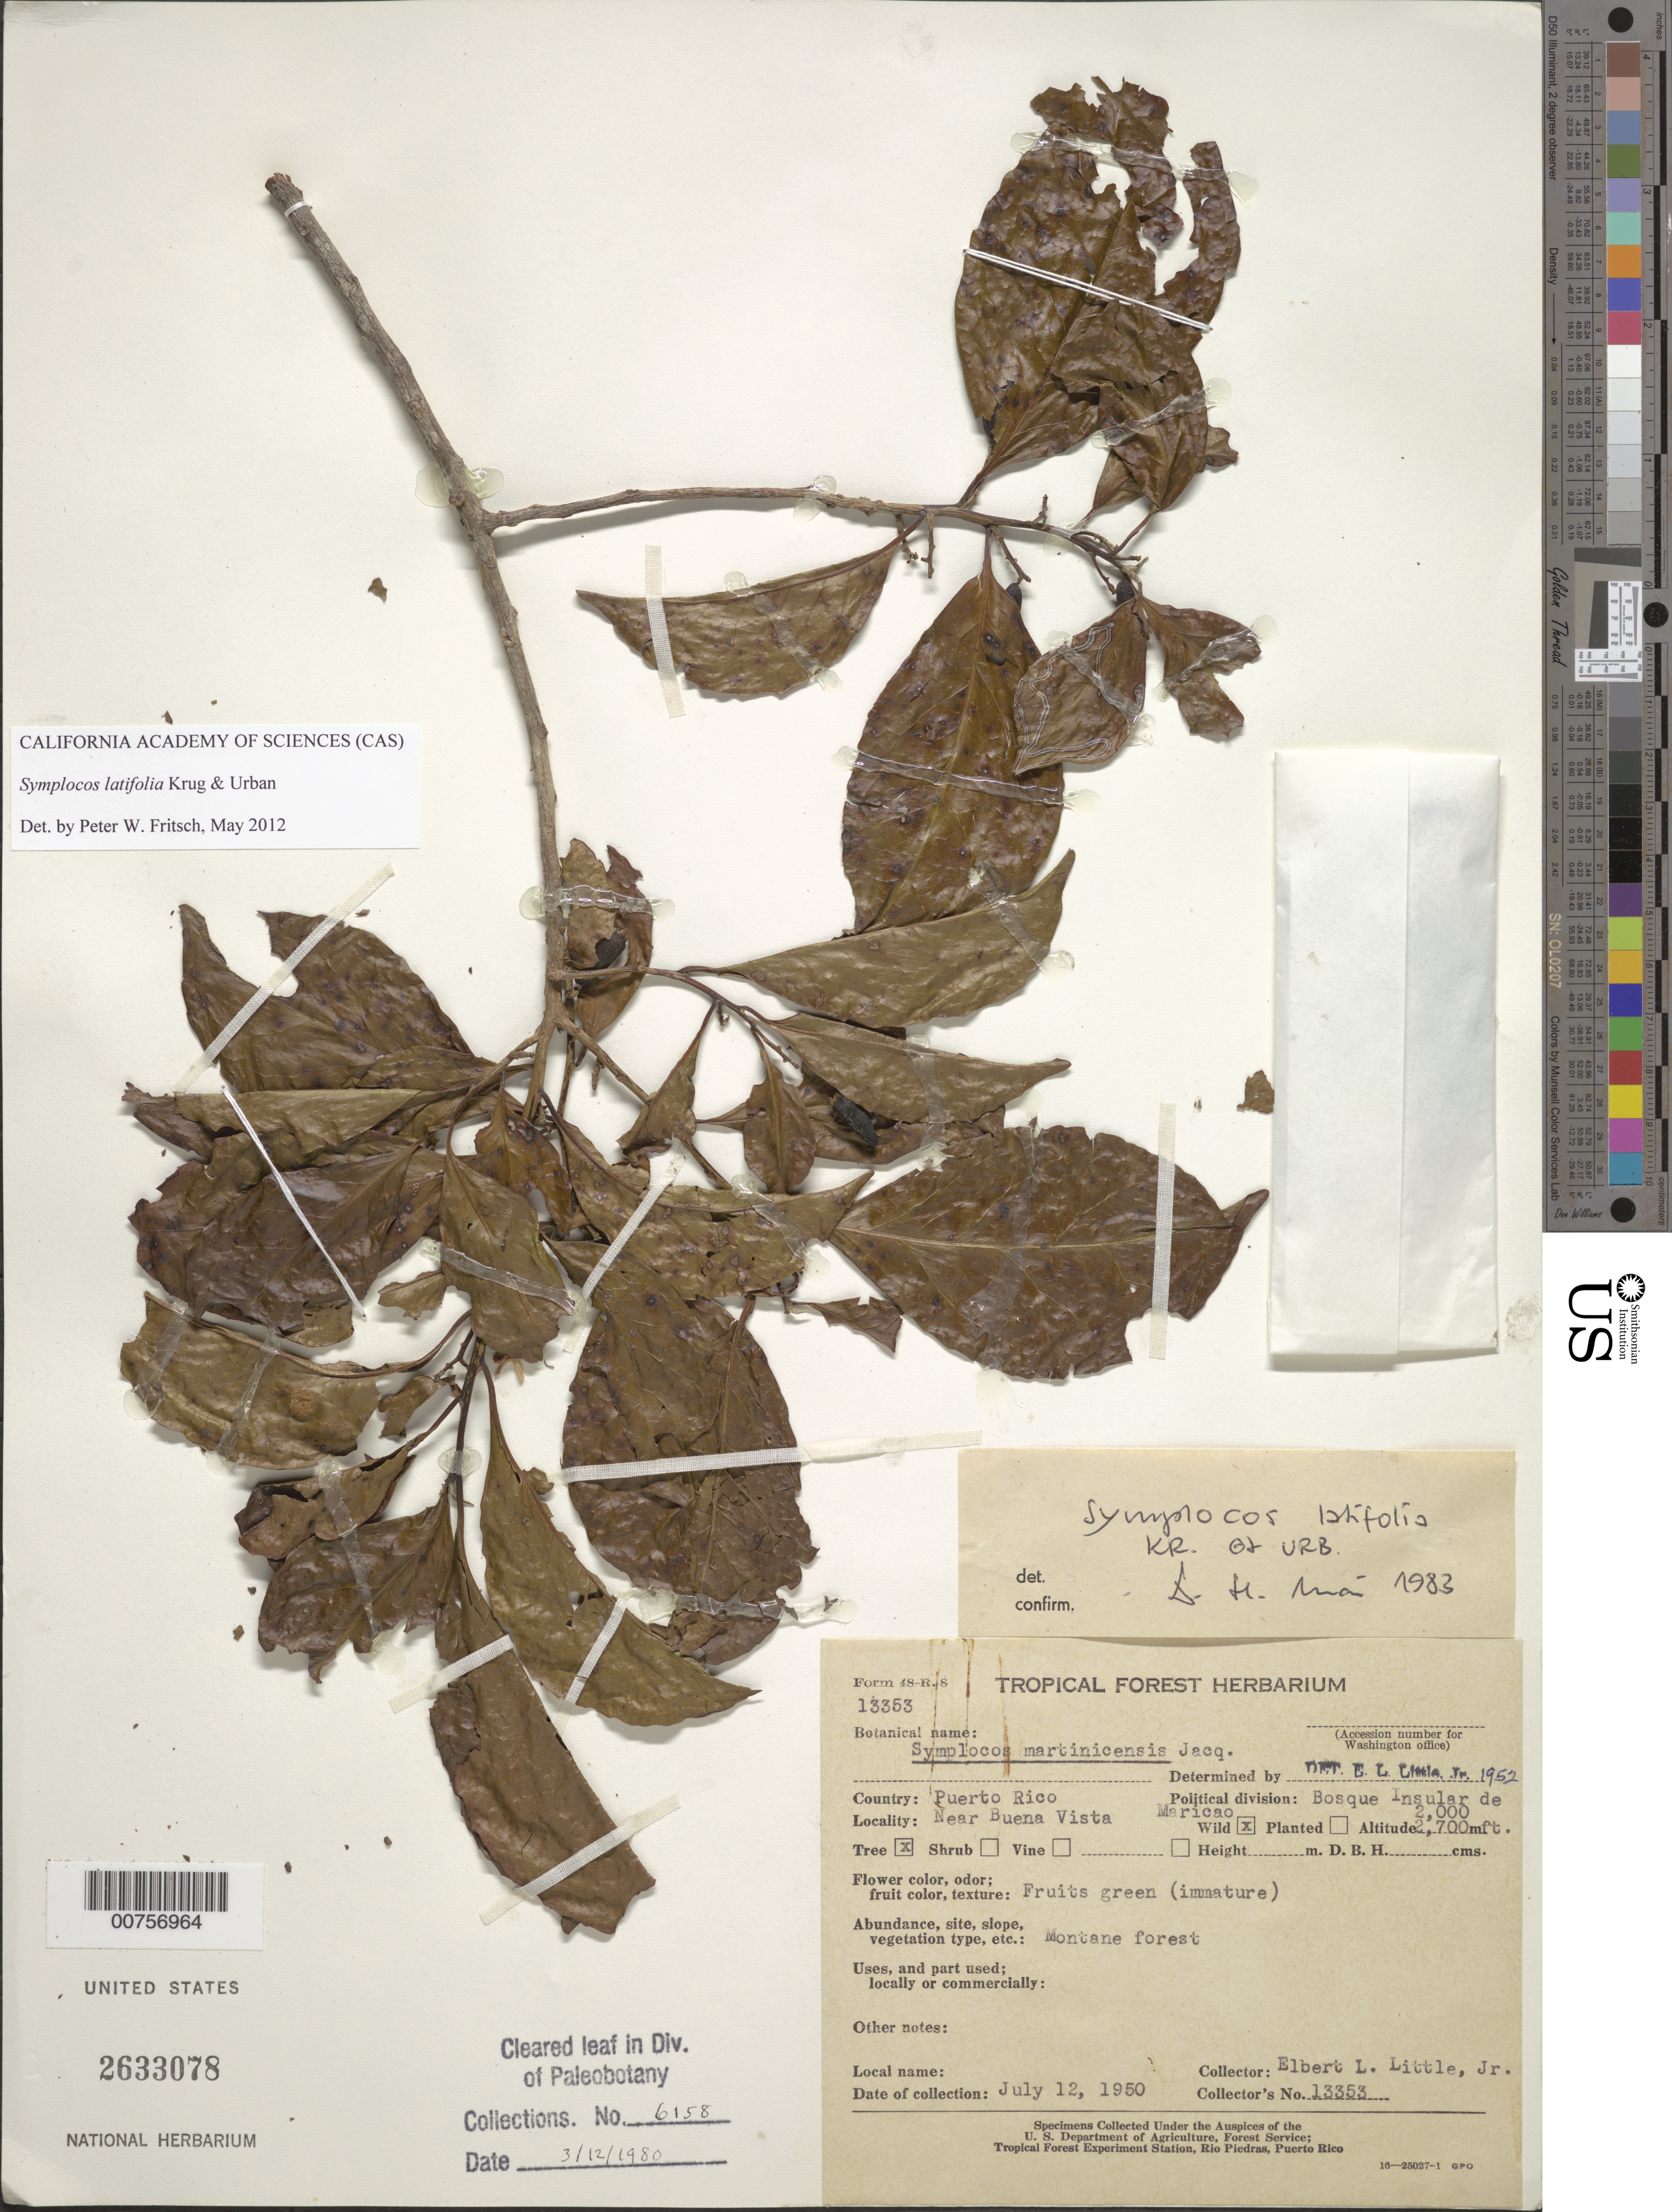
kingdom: Plantae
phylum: Tracheophyta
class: Magnoliopsida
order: Ericales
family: Symplocaceae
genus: Symplocos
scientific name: Symplocos latifolia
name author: Krug & Urb.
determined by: Fritsch, Peter W.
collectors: E. L. Little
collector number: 13353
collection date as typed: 12 Jul 1950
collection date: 1950-07-12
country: Puerto Rico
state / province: Maricao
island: Puerto Rico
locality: Bosque Insular de Maricao. Near Buena Vista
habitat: Montane forest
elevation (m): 2000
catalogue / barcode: US 2633078